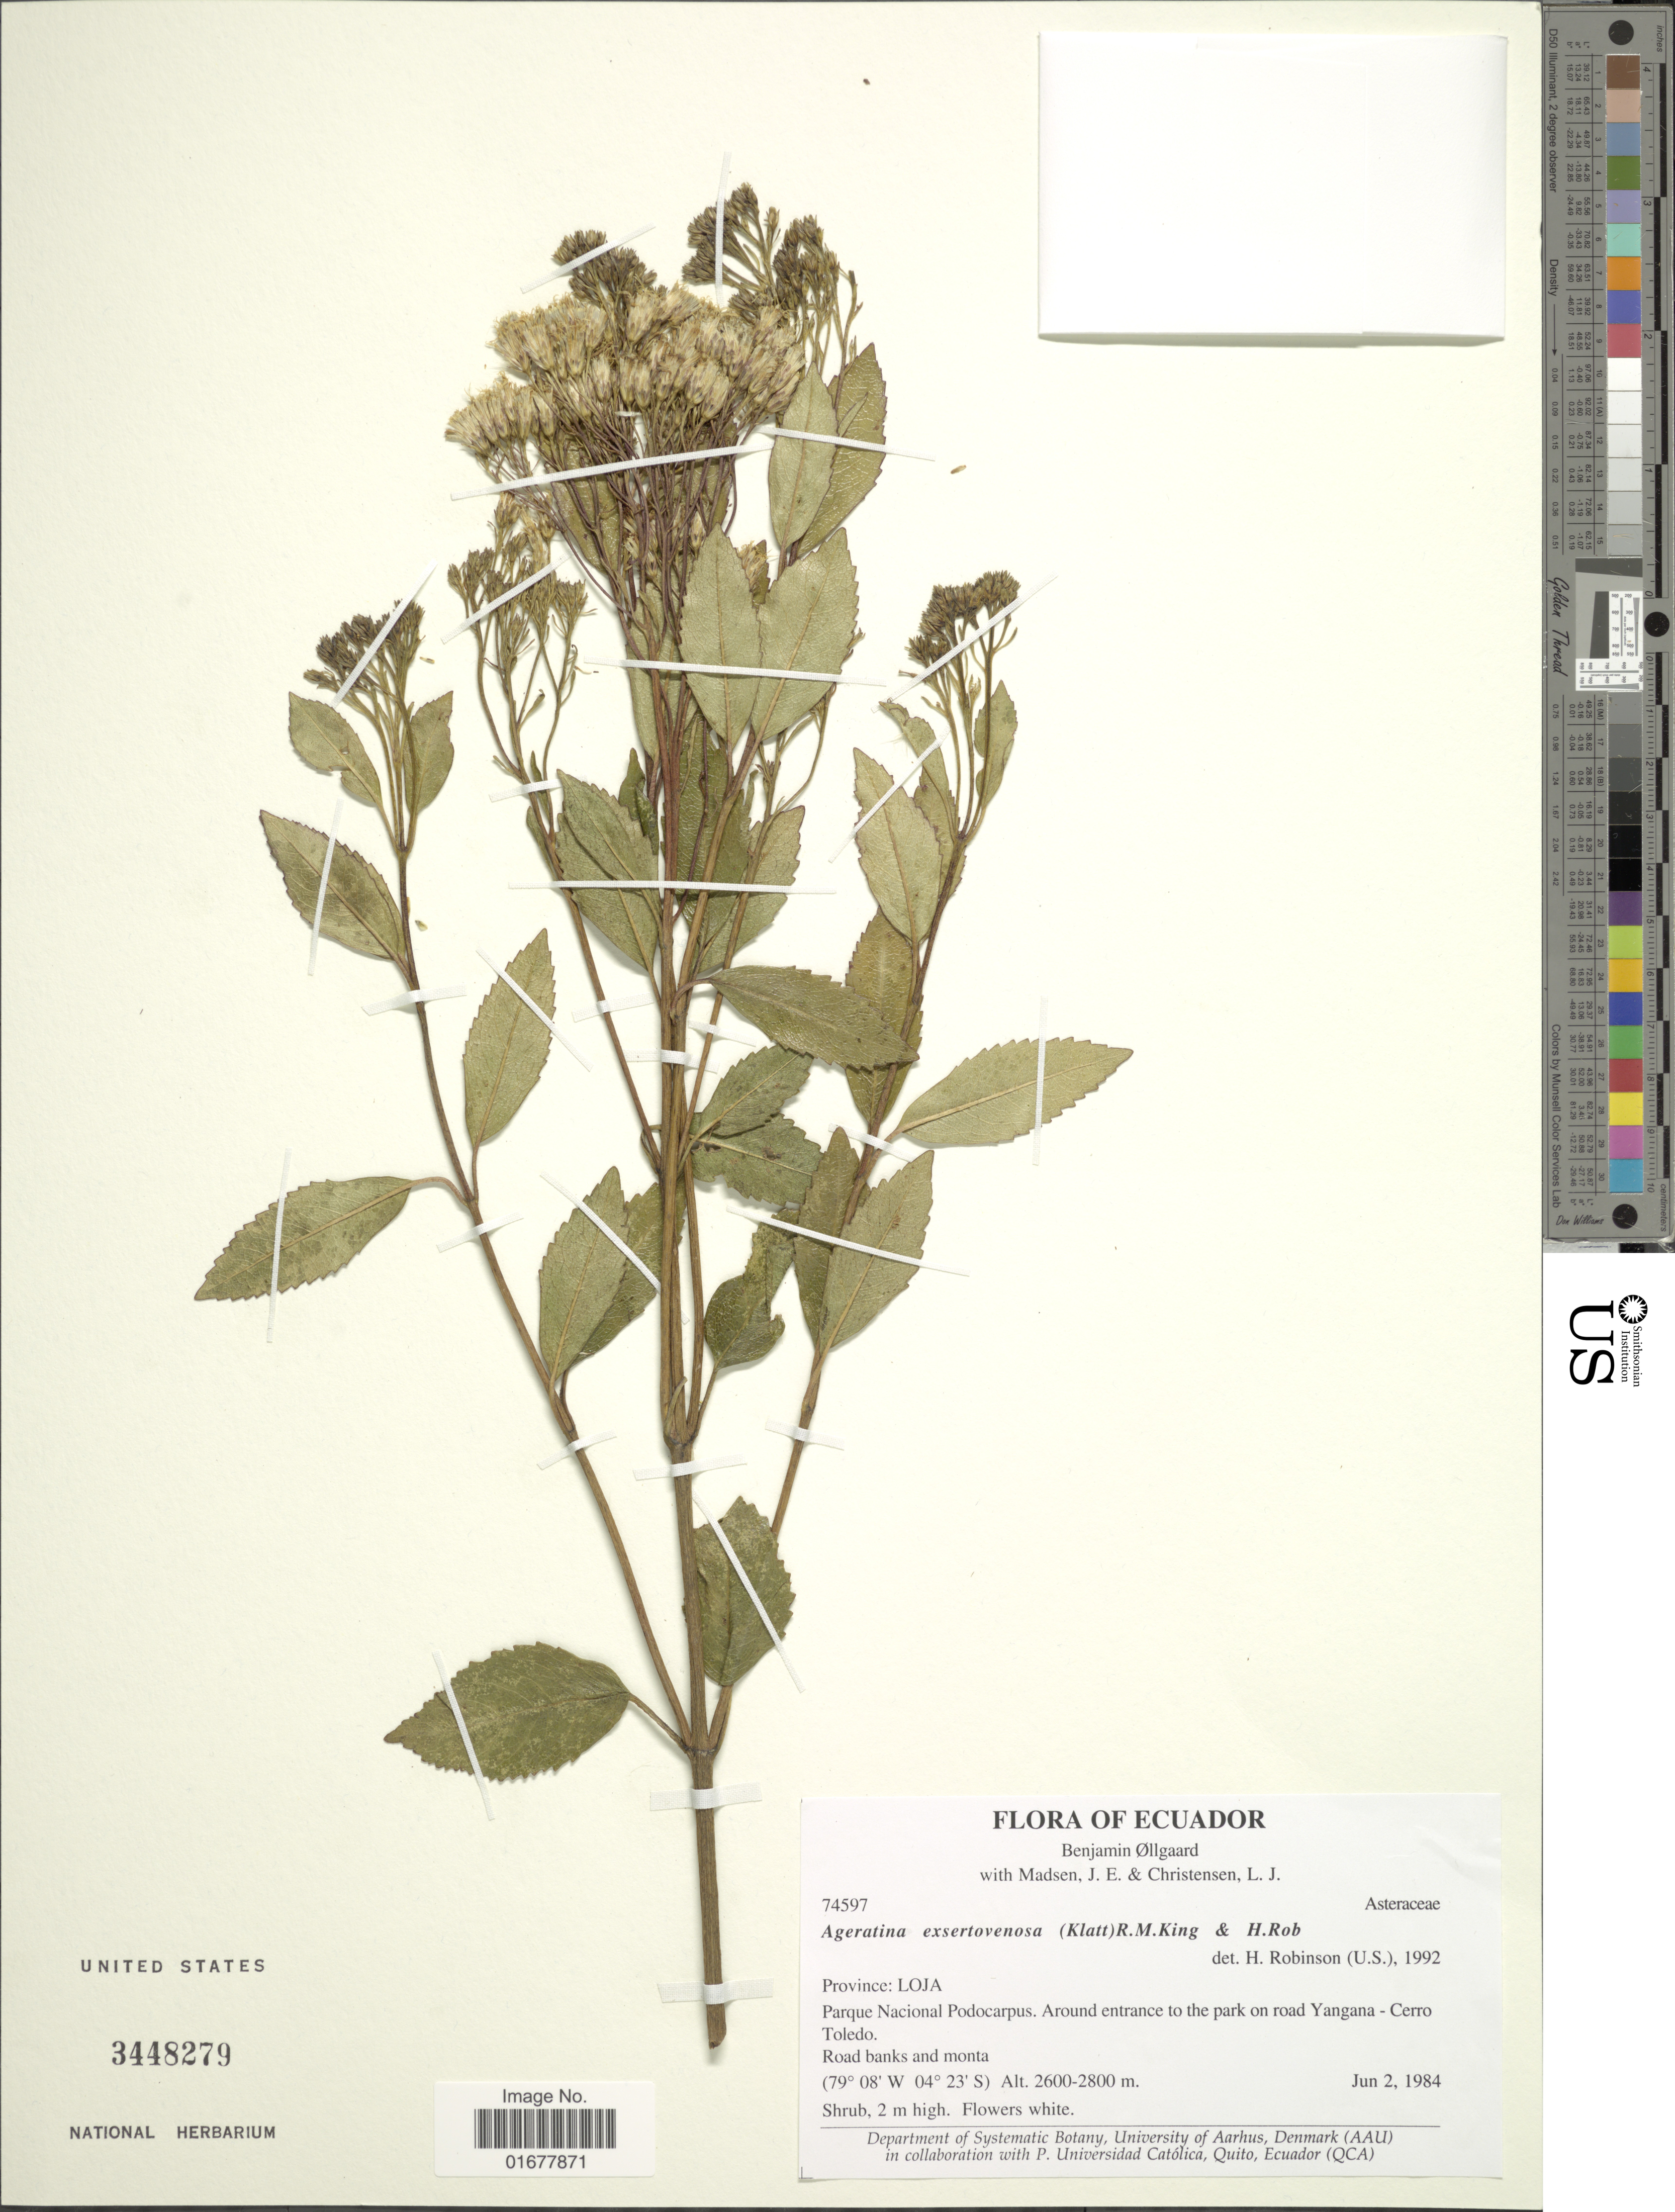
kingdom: Plantae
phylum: Tracheophyta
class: Magnoliopsida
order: Asterales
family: Asteraceae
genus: Ageratina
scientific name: Ageratina exserto-venosa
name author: (Klatt) R.M. King & H. Rob.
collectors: B. Øllgaard, J. E. Madsen & L. Christensen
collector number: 74597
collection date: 1984-06-02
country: Ecuador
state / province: Loja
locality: Province: Loja, Parque Nacional Podocarpus, Around entrance to the park on road Yangana - Cerro Toledo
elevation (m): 2600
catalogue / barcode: US 3448279